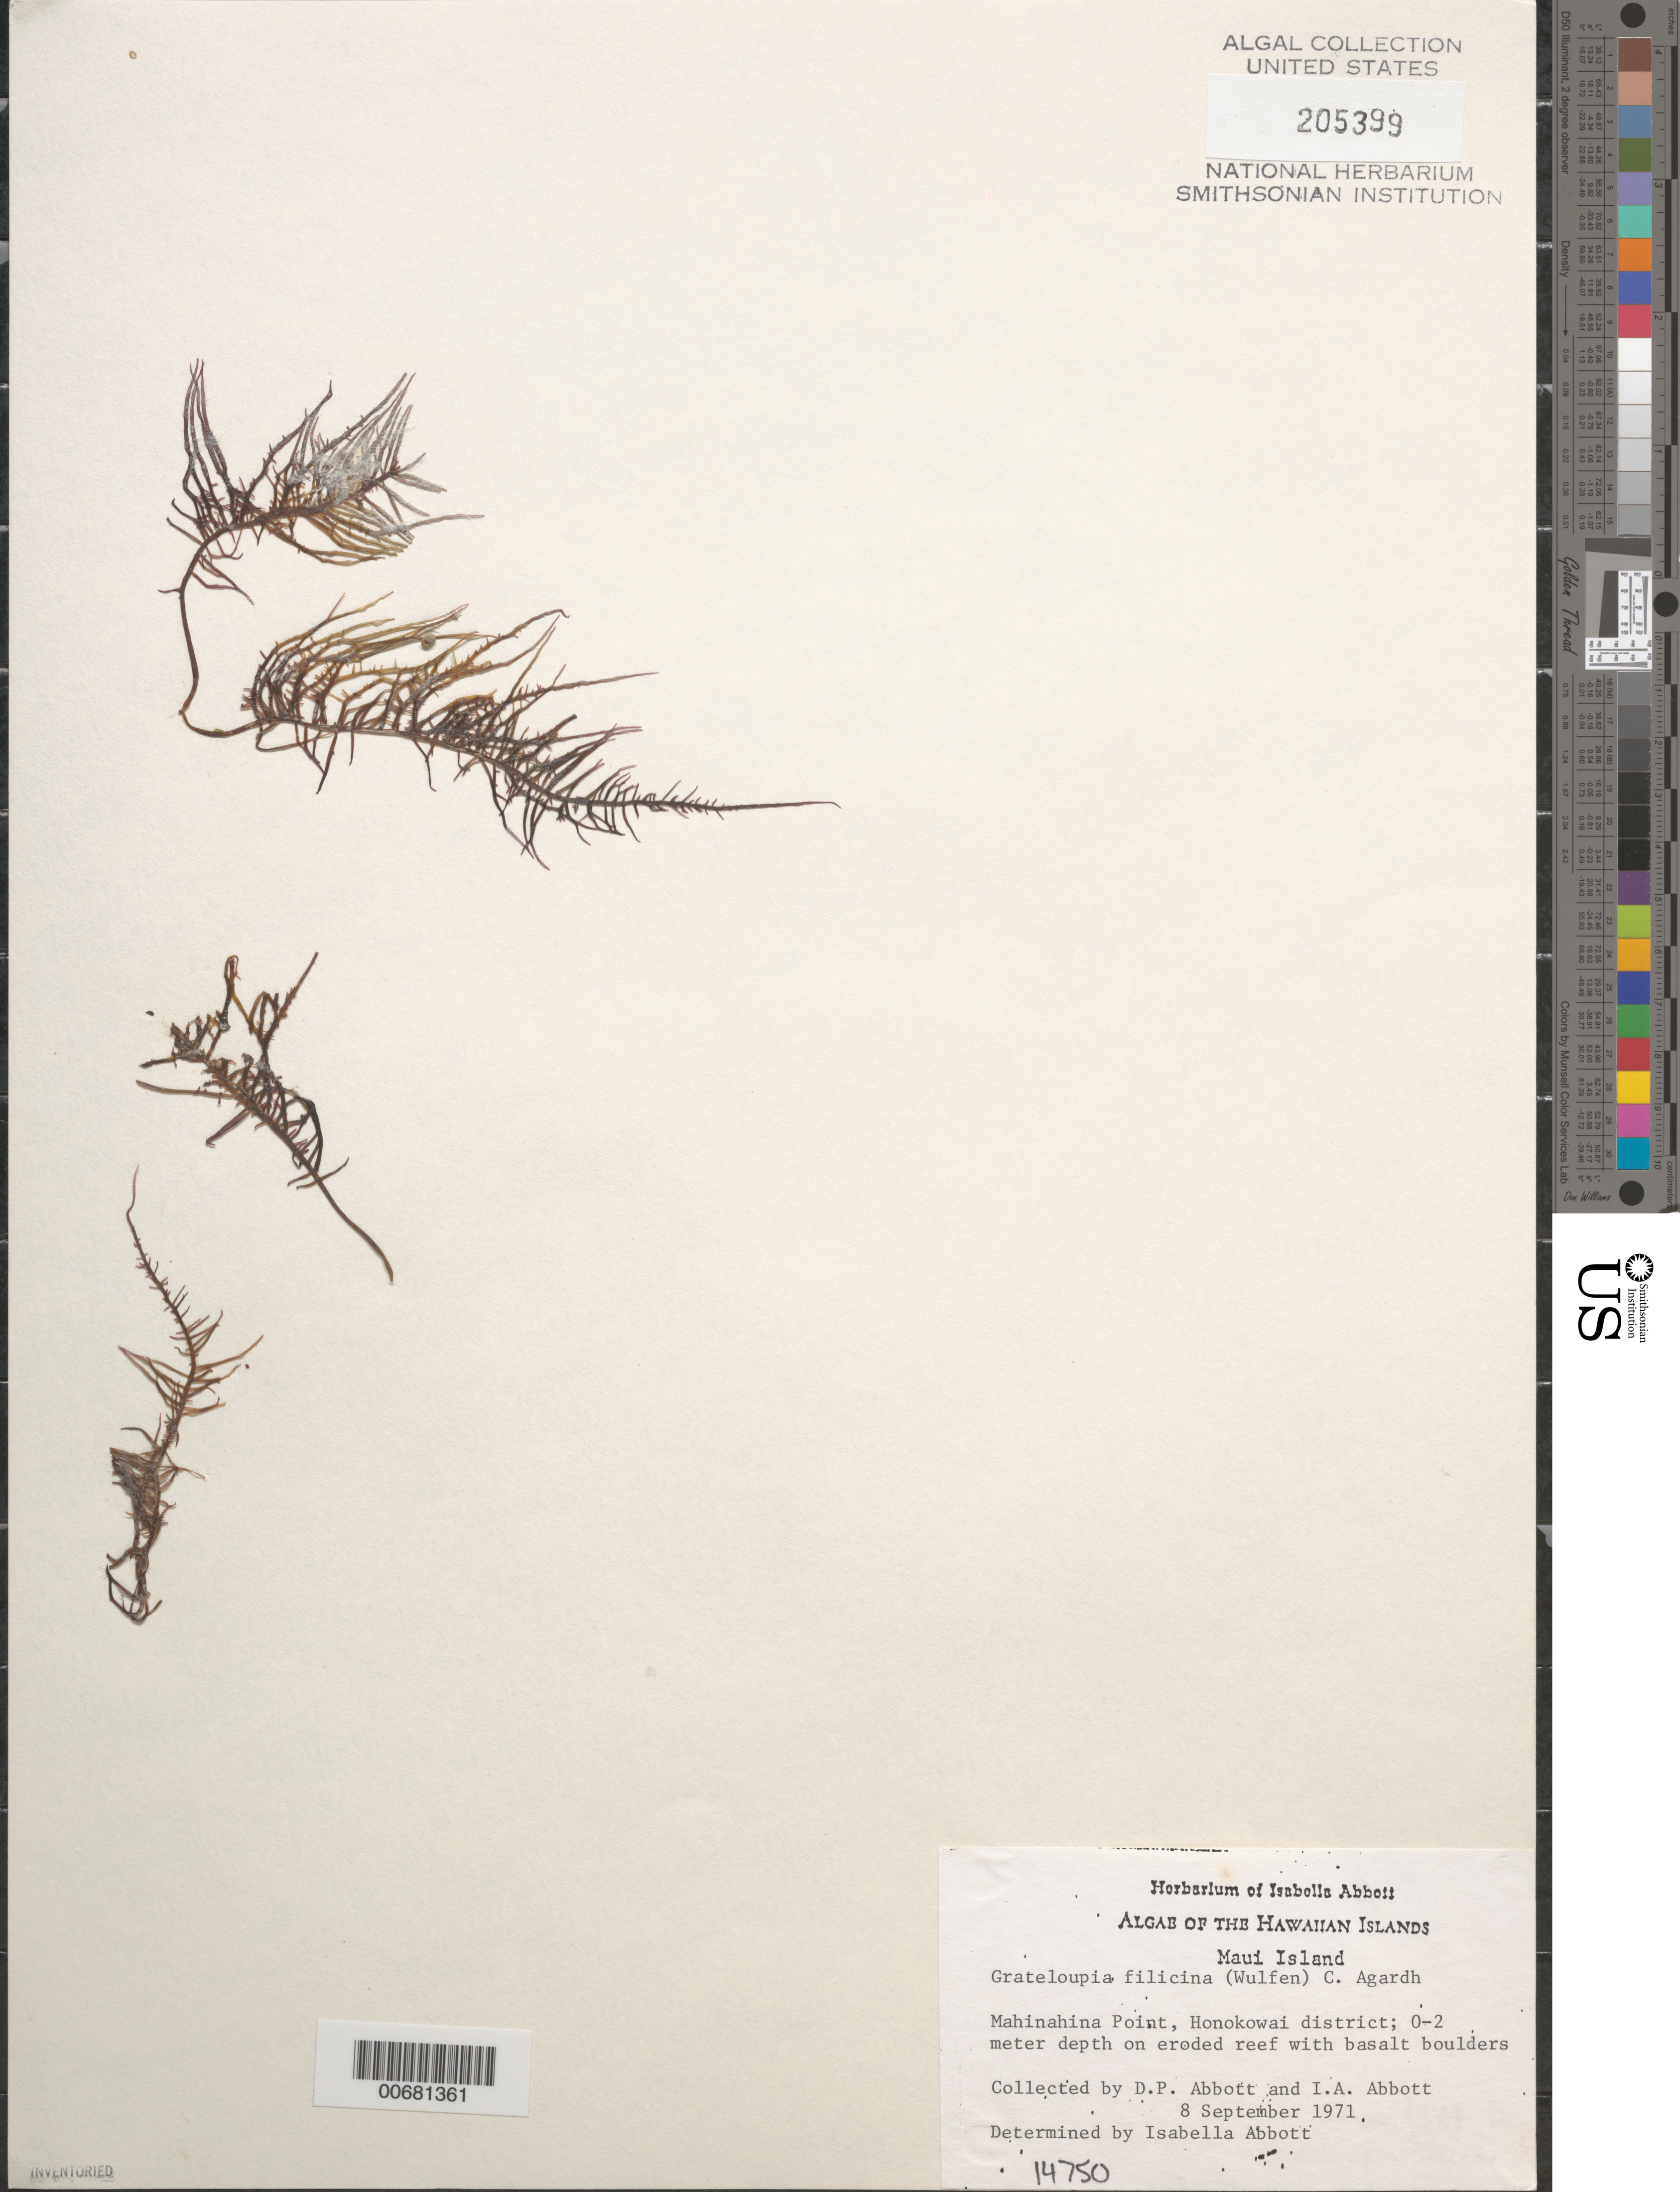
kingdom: Plantae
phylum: Rhodophyta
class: Florideophyceae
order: Halymeniales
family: Halymeniaceae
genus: Grateloupia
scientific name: Grateloupia filicina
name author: (J.V.Lamouroux) C. Agardh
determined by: Abbott, Isabella A.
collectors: I. A. Abbott & D. P. Abbott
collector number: IAA 14750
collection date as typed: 08 Sep 1971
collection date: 1971-09-08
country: United States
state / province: Hawaii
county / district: Maui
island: Maui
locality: Mahinahina Point, Honokawai District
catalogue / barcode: US 205399